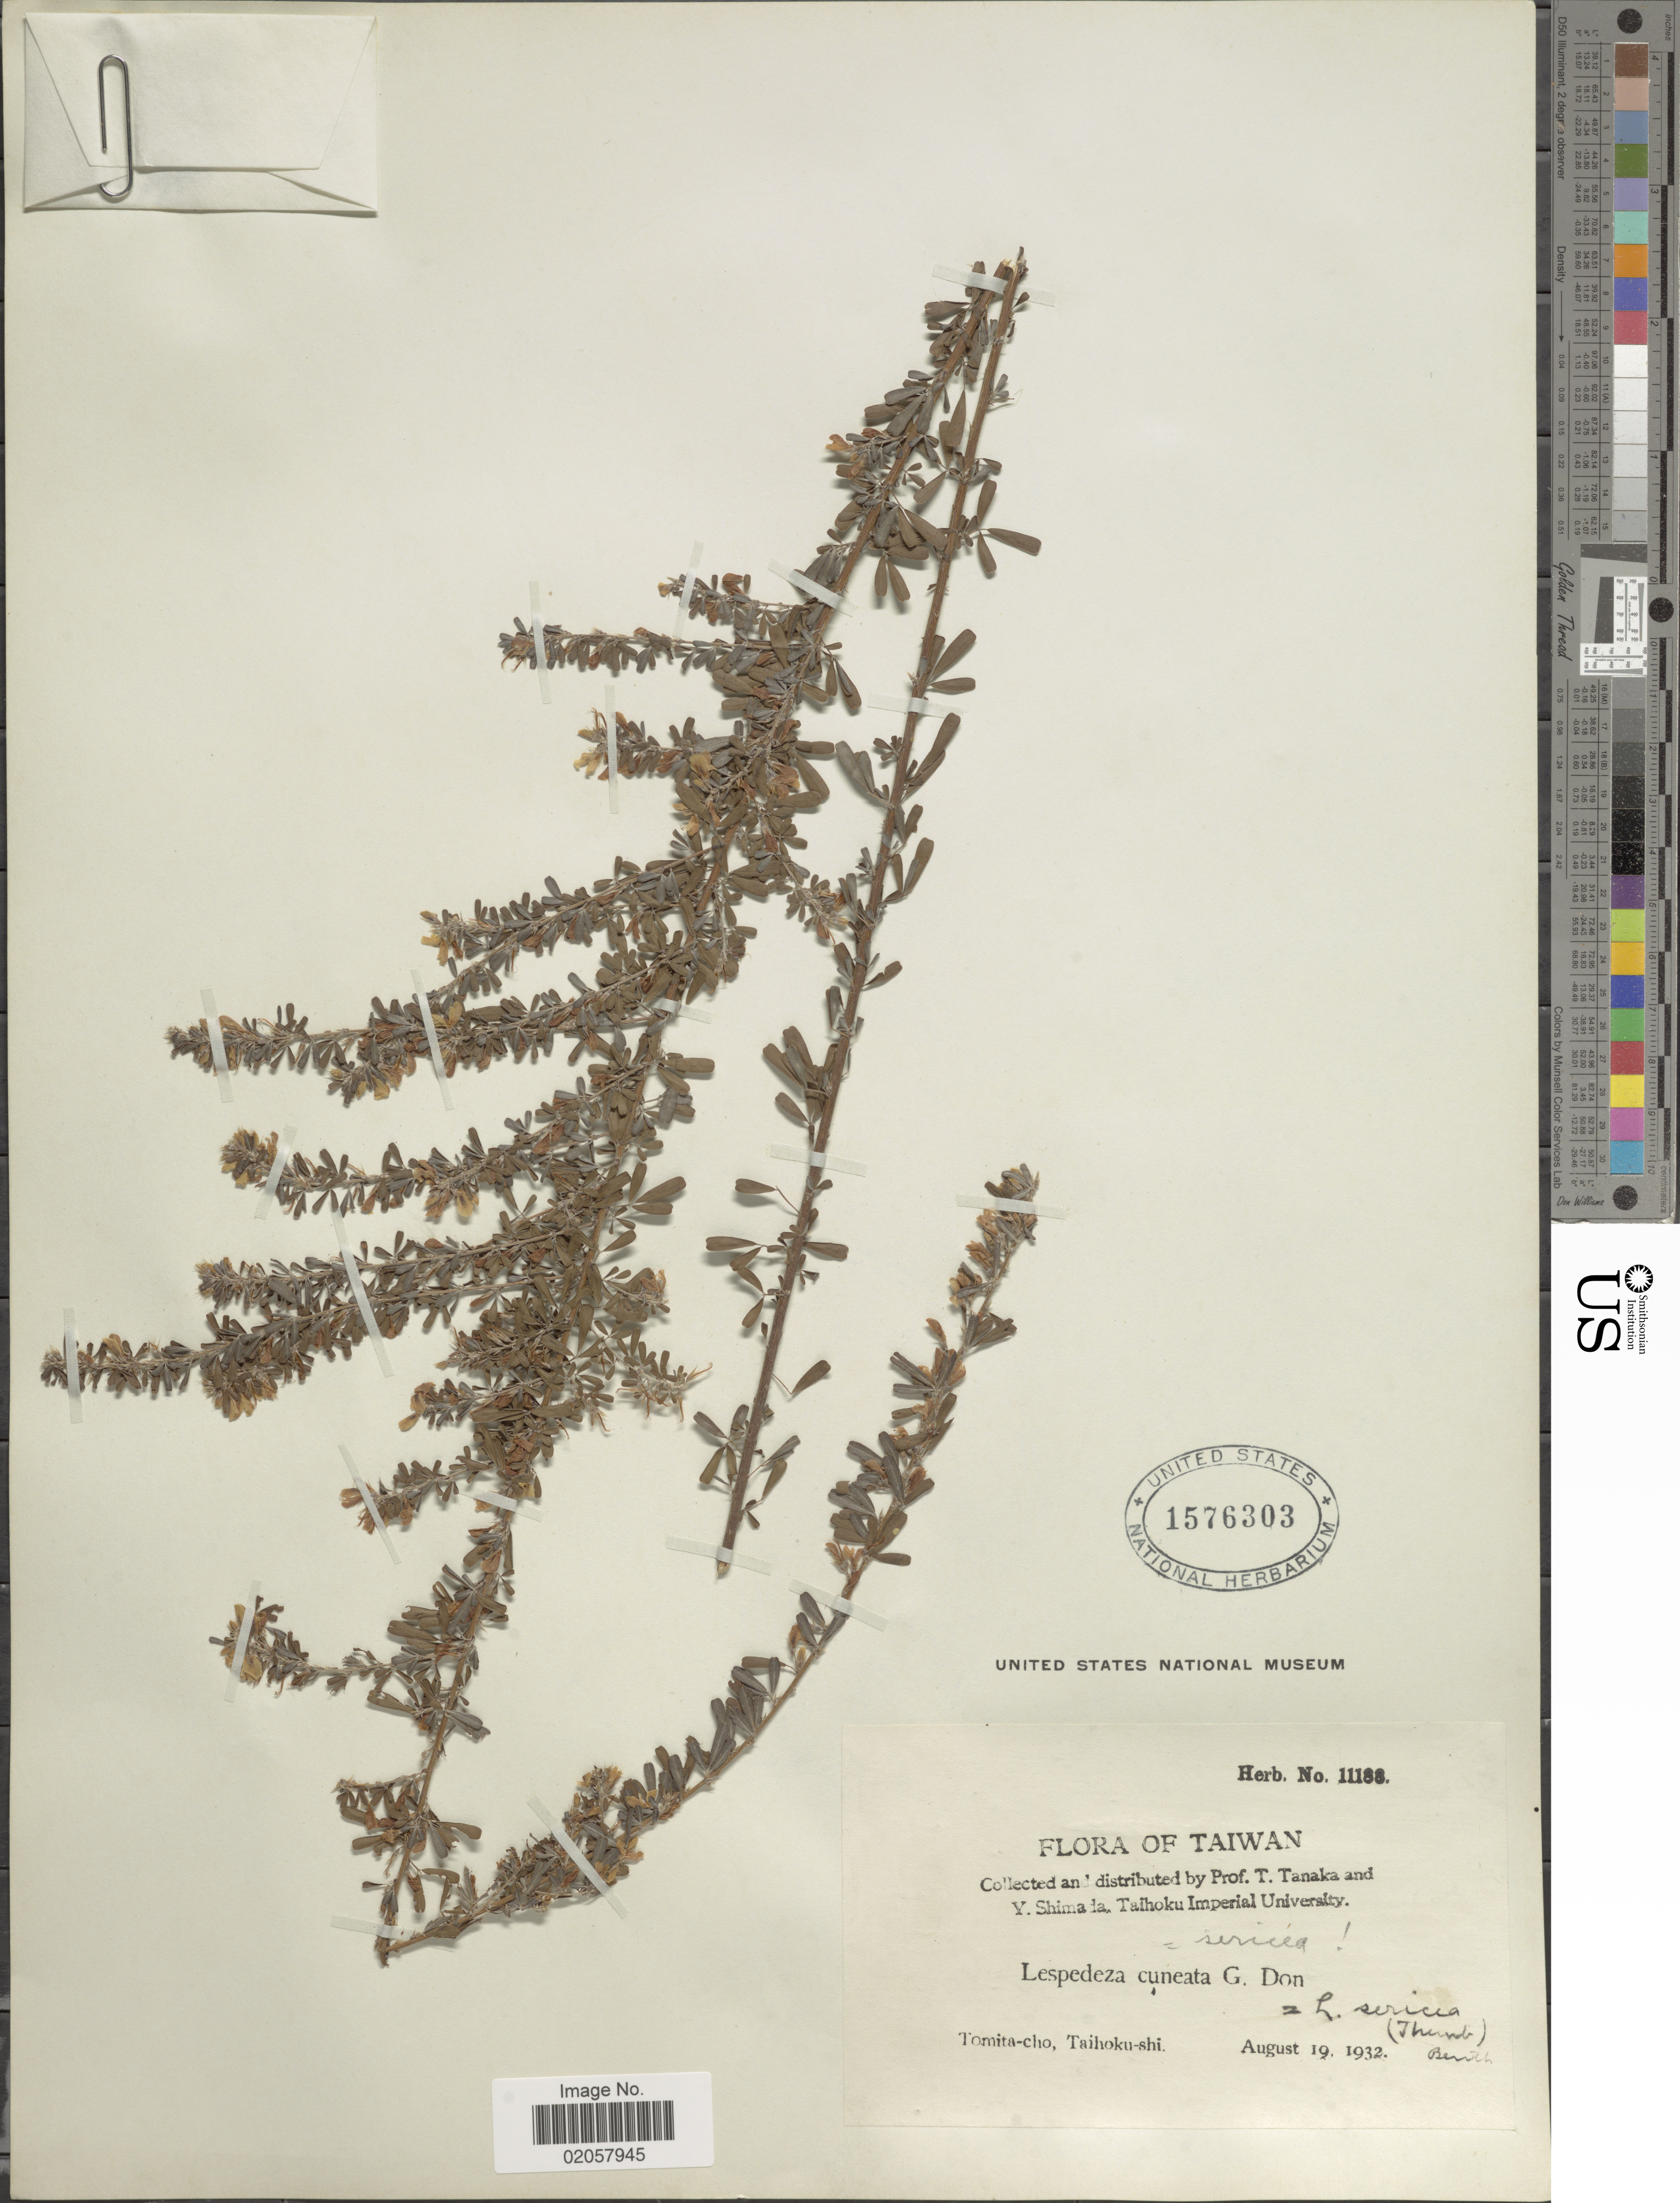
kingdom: Plantae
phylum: Tracheophyta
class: Magnoliopsida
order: Fabales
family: Fabaceae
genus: Lespedeza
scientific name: Lespedeza cuneata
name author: (Dum. Cours.) G. Don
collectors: T. Tanaka & Y. Shimada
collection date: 1932-08-19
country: Taiwan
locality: Tomito-cho, Taihoku-shi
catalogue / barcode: US 1576303